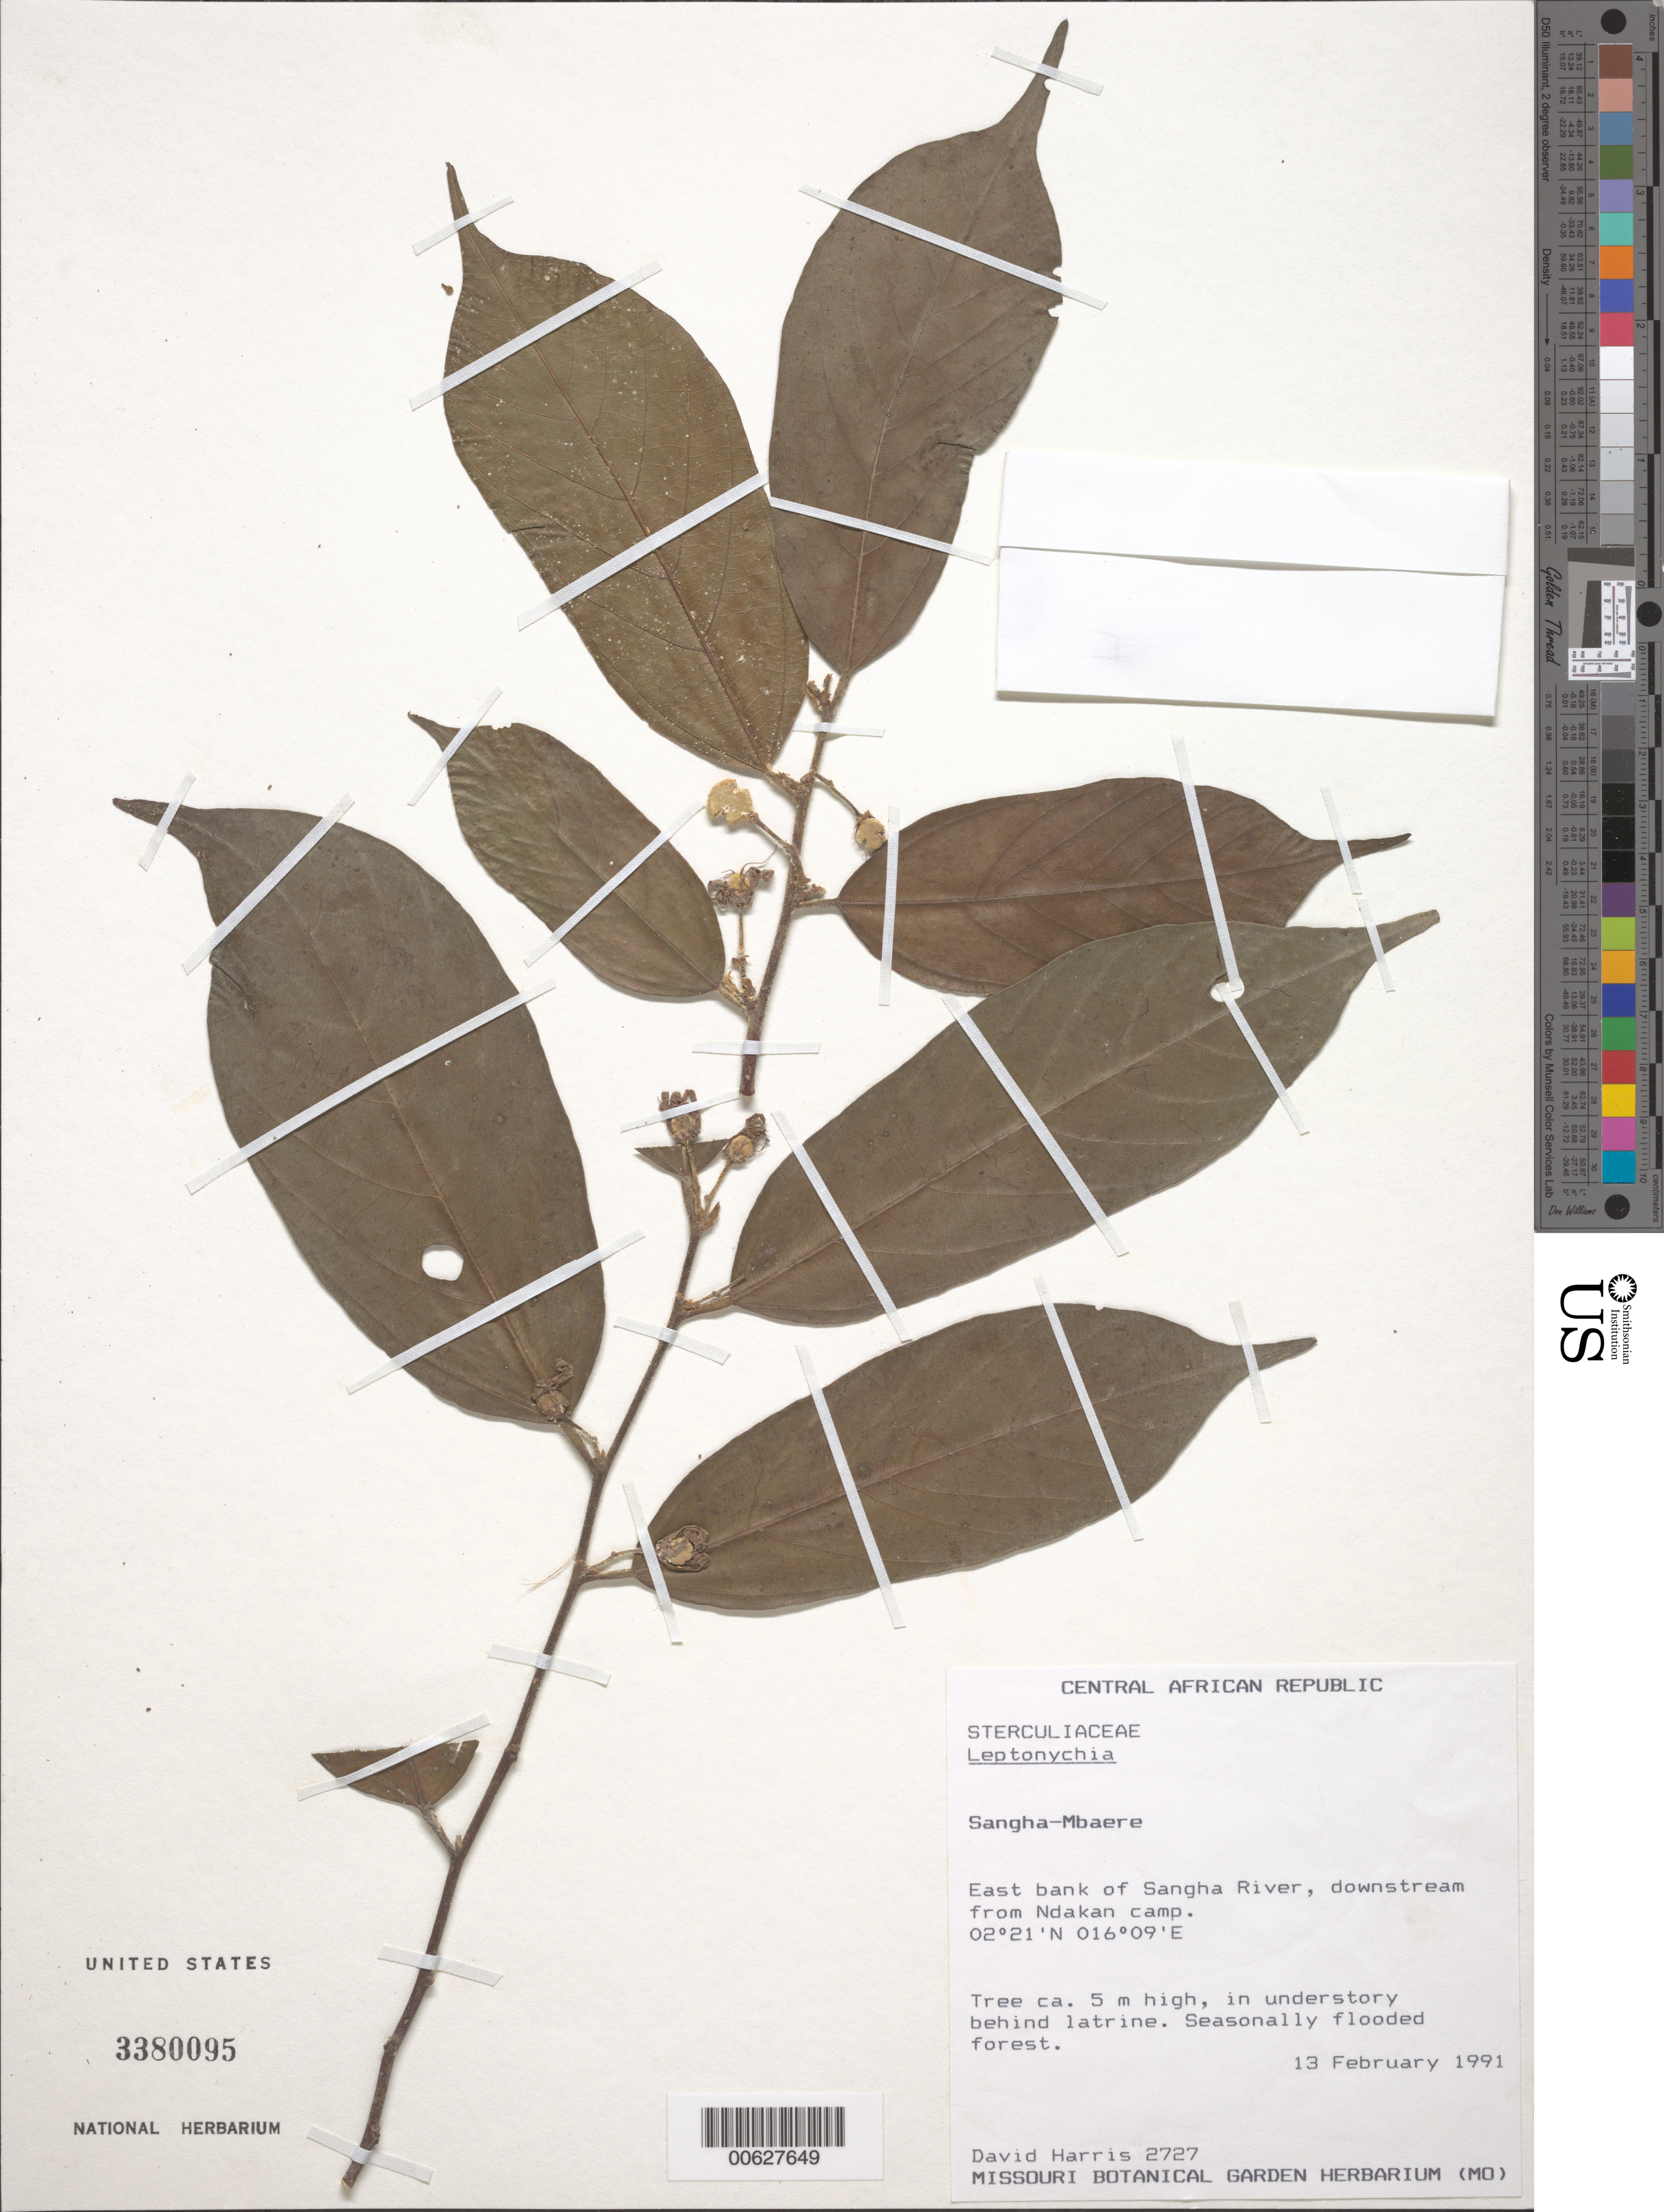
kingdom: Plantae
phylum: Tracheophyta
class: Magnoliopsida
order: Malvales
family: Malvaceae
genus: Leptonychia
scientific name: Leptonychia sp.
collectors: D. J. Harris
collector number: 2727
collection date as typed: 13 Feb 1991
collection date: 1991-02-13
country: Central African Republic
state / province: Sangha-Mbaere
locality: Sangha-Mbaere, East bank of Sangha River, downstream from Ndakan camp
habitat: Seasonally flooded forest. In understory behind latrine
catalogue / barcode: US 3380095